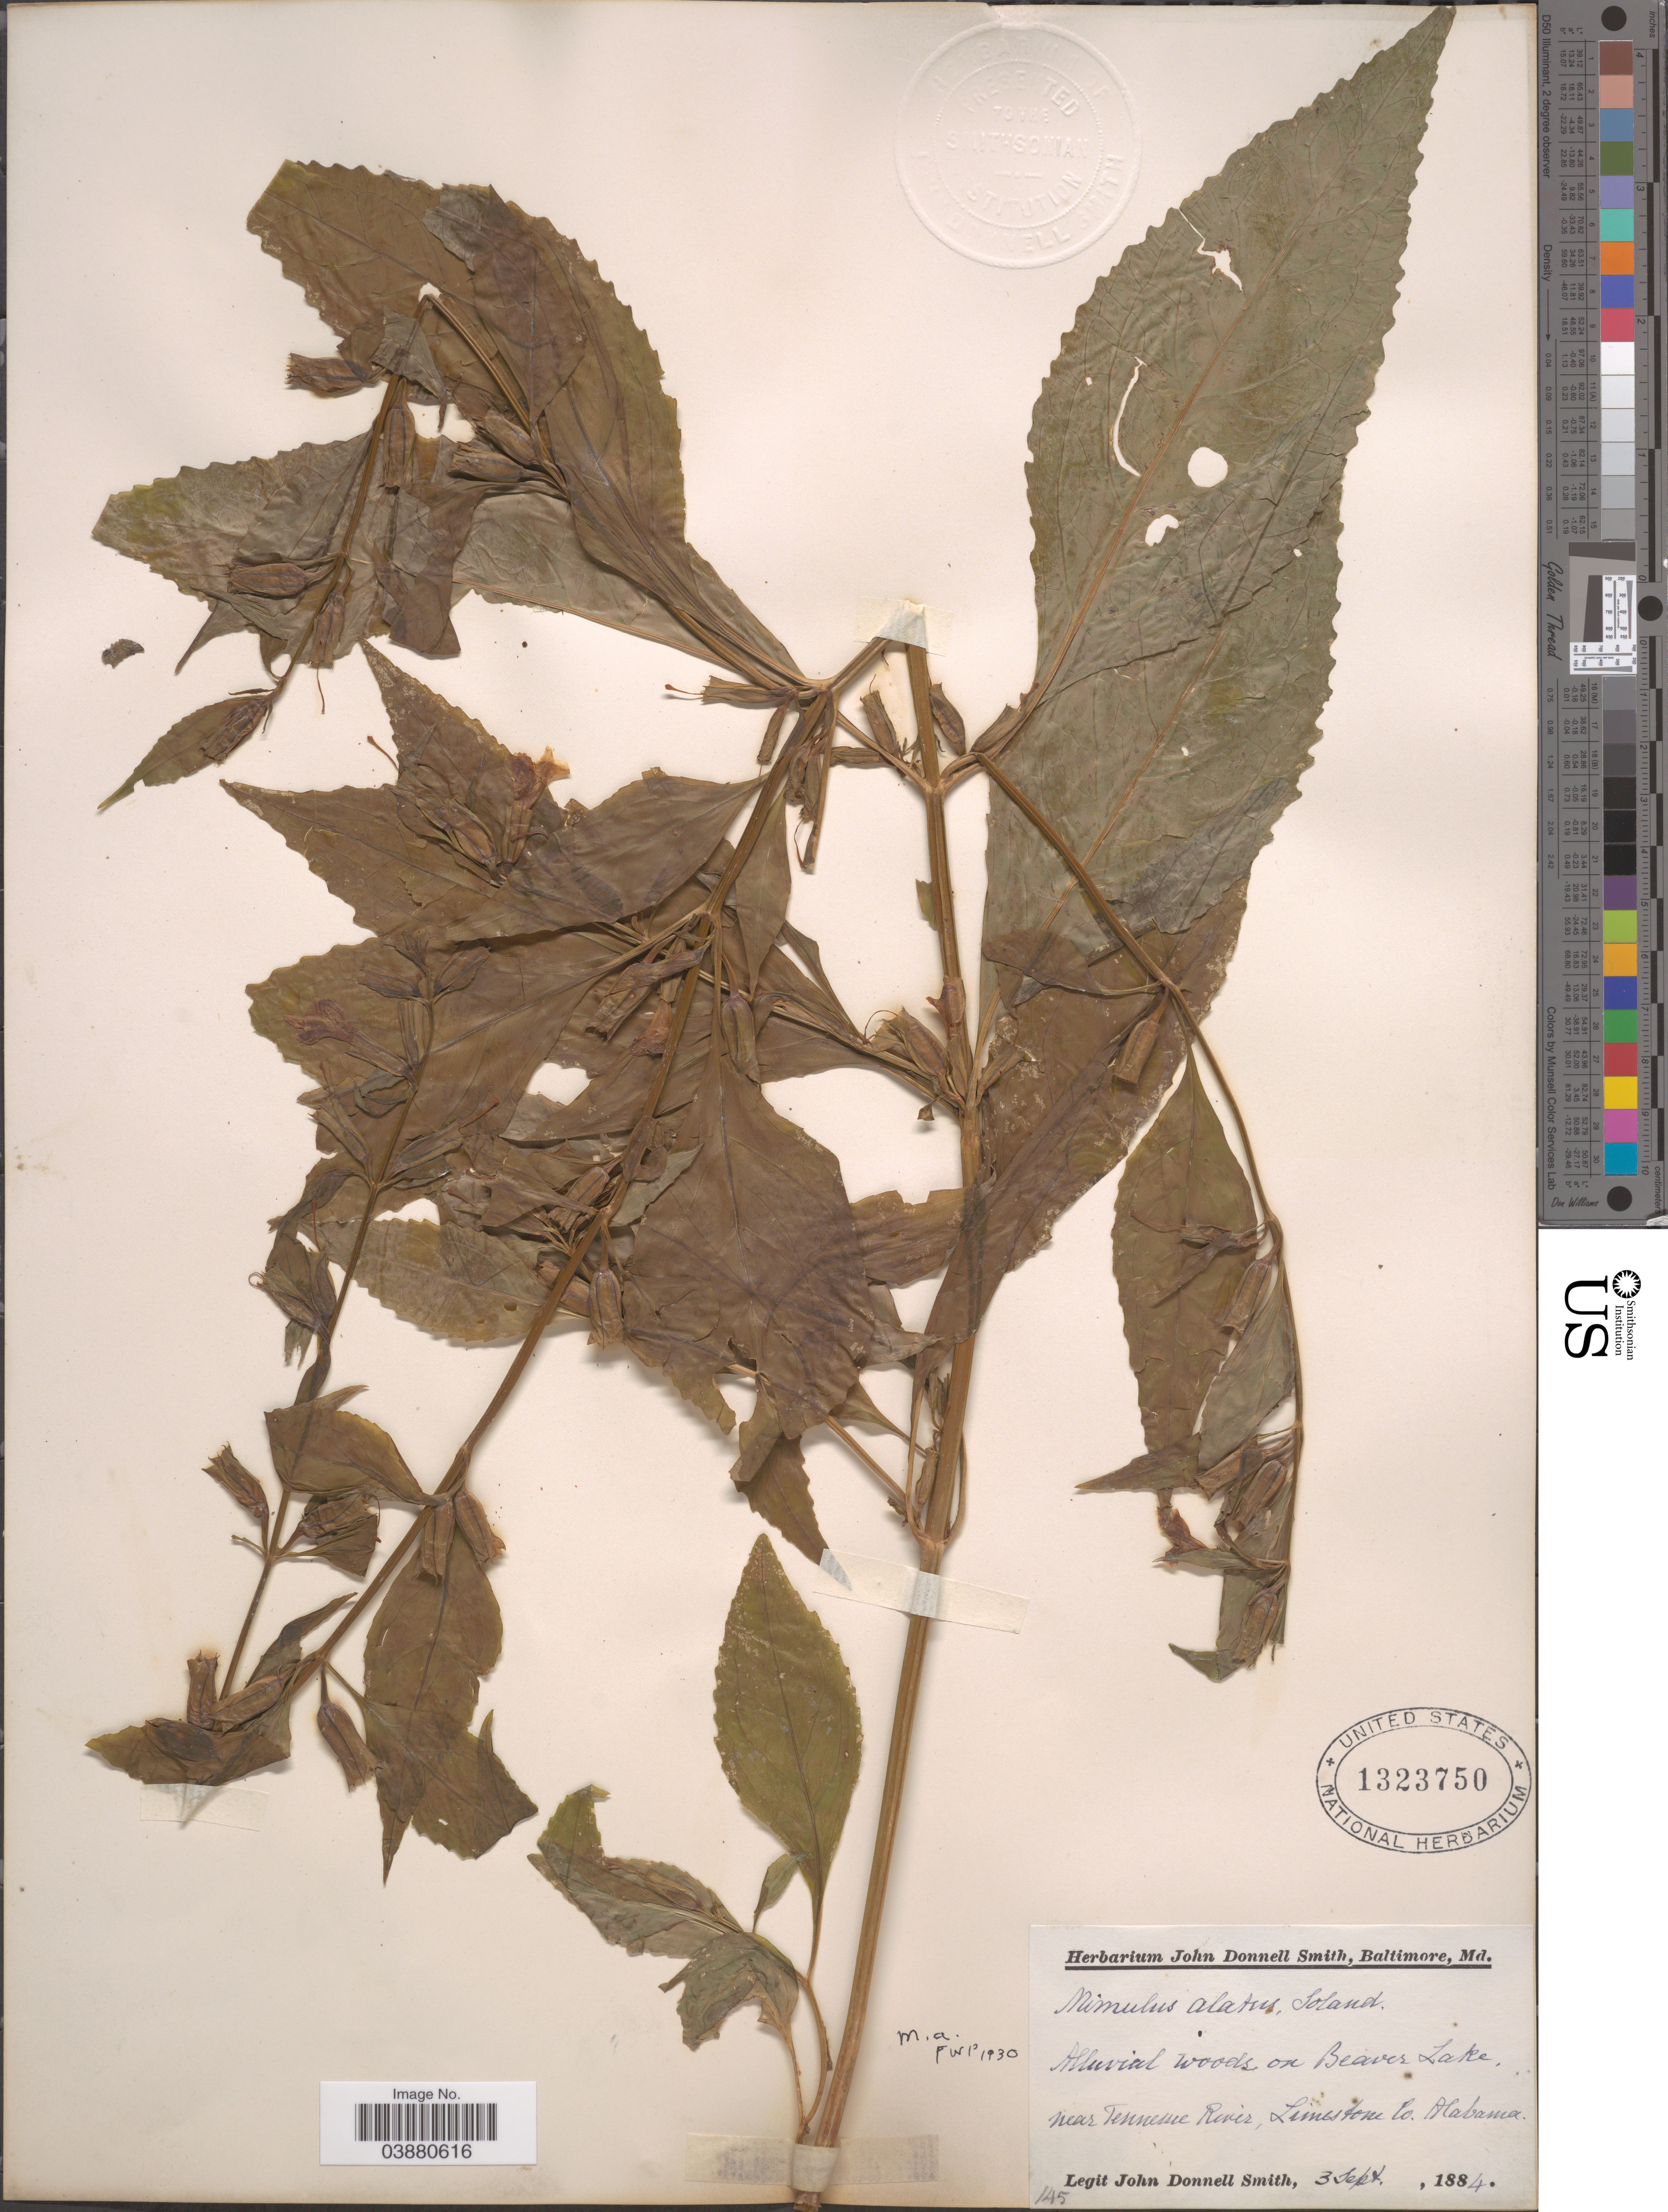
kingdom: Plantae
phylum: Tracheophyta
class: Magnoliopsida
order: Lamiales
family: Phrymaceae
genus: Mimulus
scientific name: Mimulus alatus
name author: Aiton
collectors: J. Donnell Smith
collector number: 145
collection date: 1884-09-03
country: United States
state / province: Alabama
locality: On Beaver Lake, near Tennessee River, Limestone Co.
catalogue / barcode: US 1323750